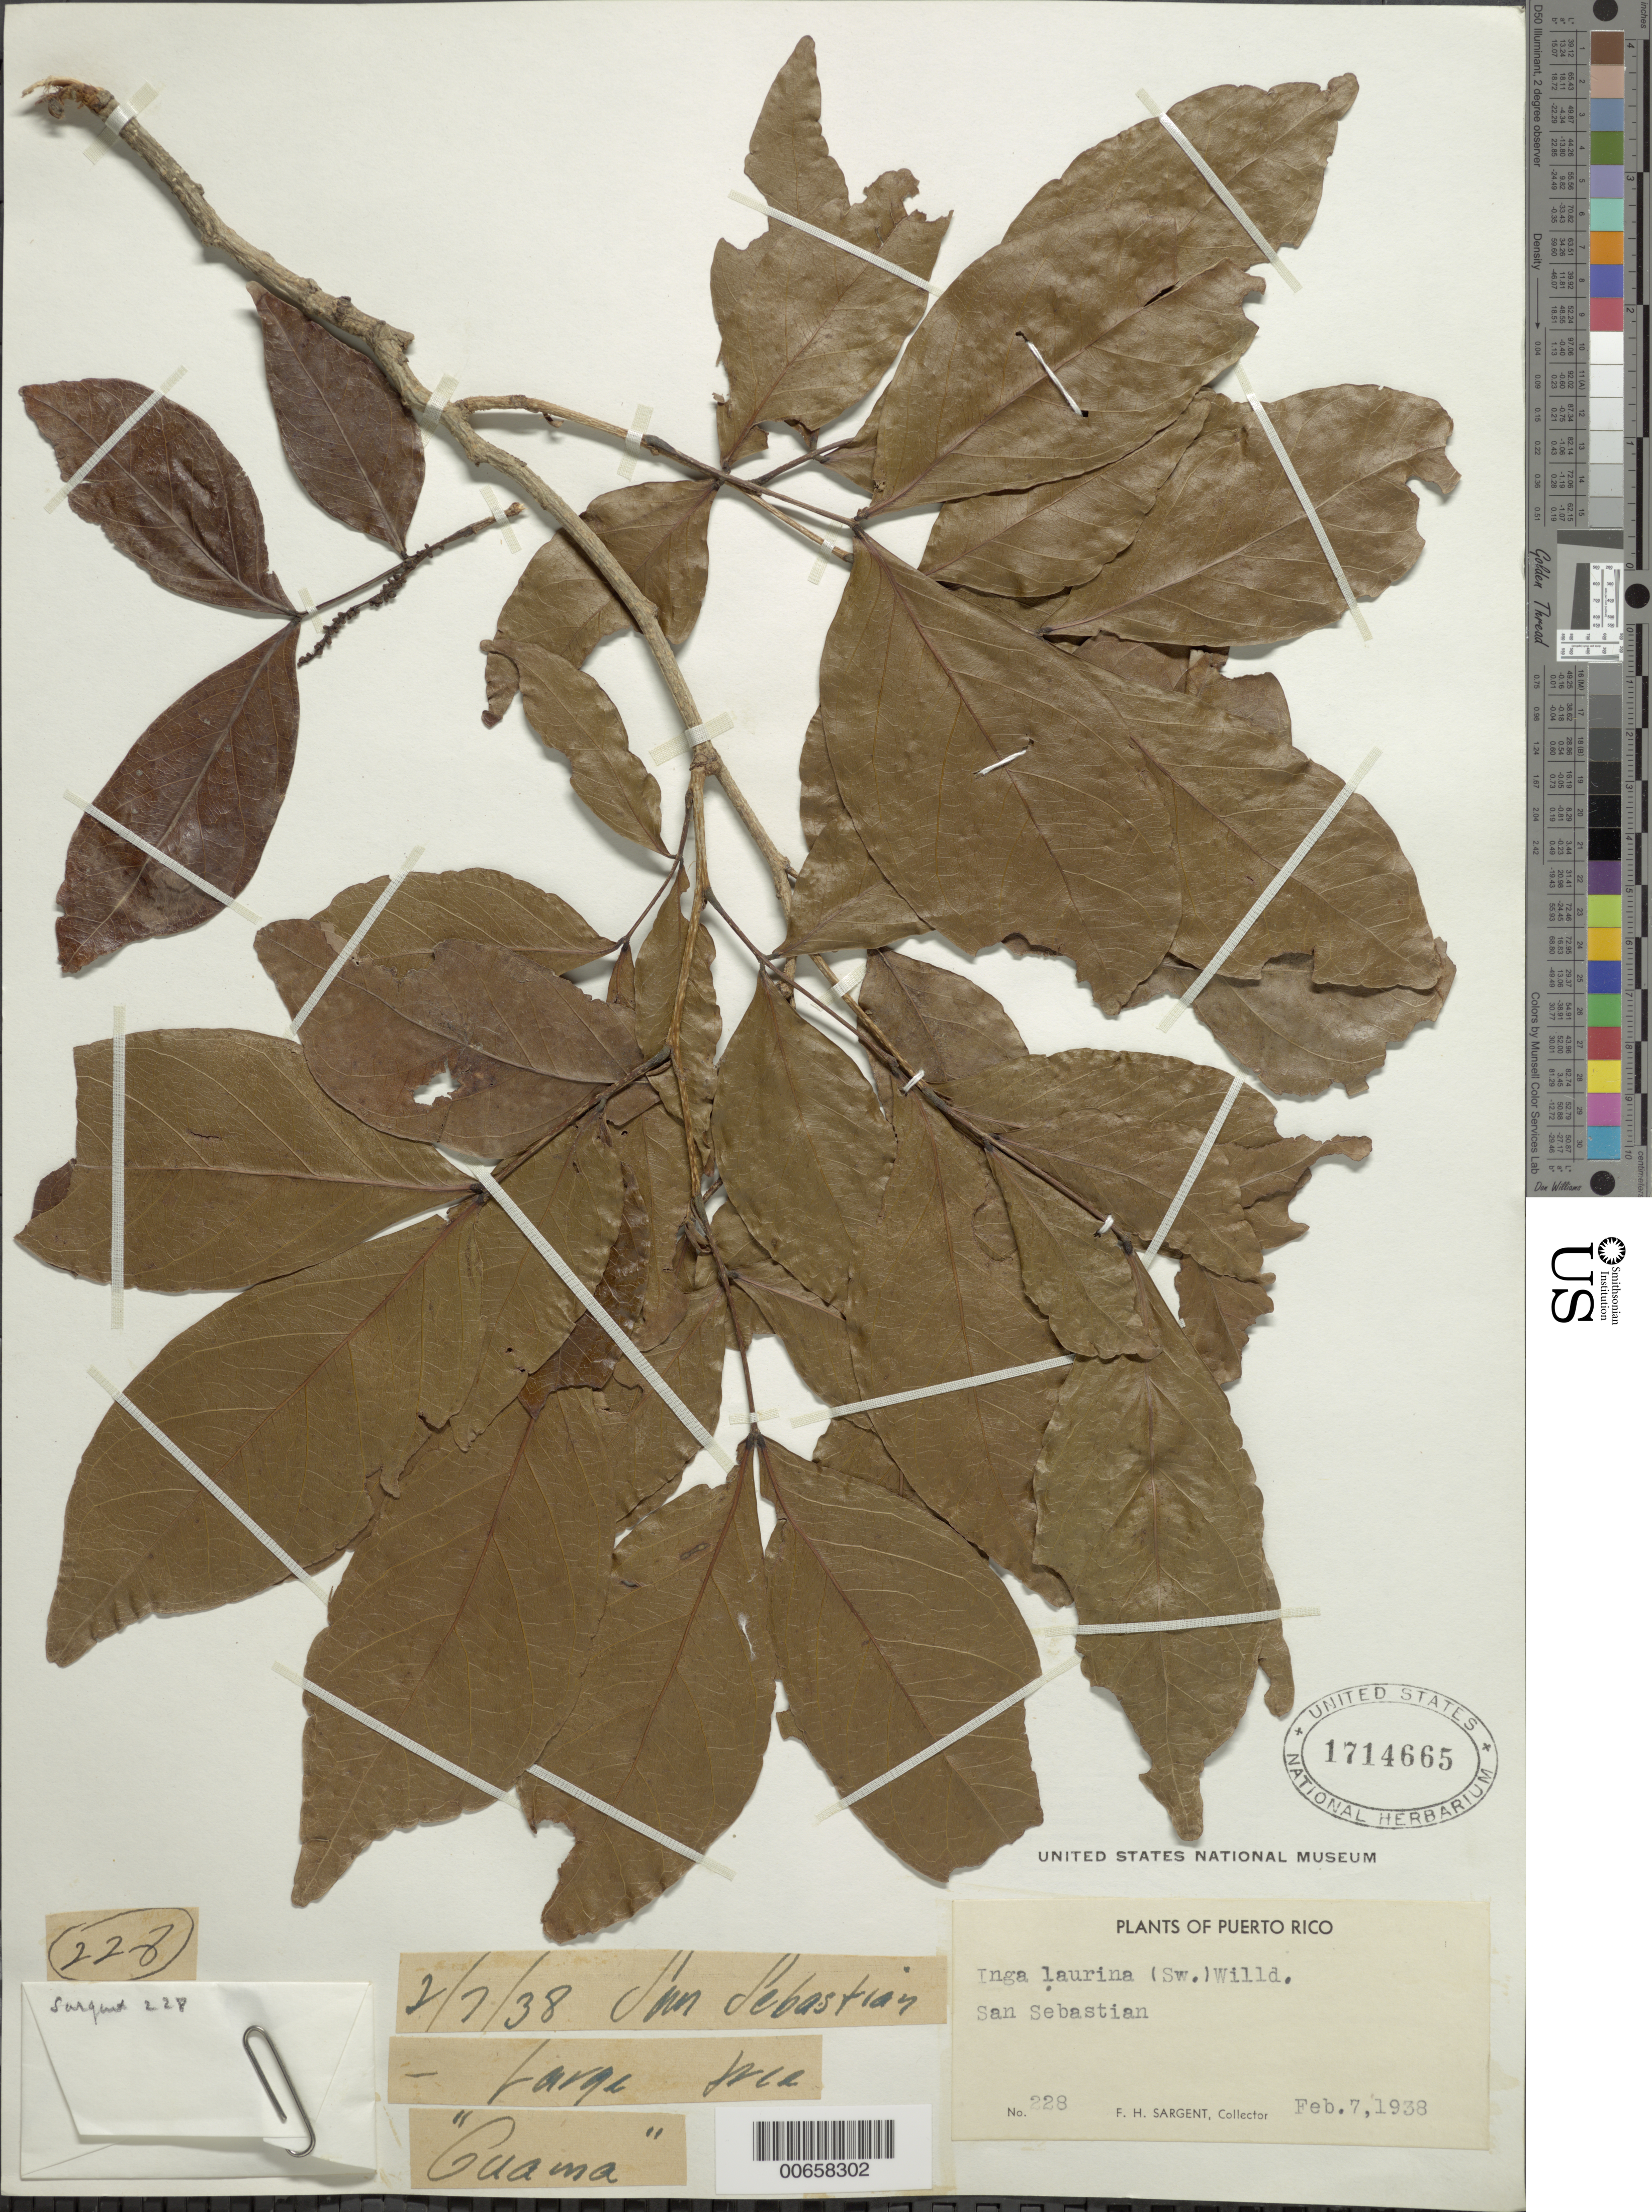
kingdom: Plantae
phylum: Tracheophyta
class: Magnoliopsida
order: Fabales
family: Fabaceae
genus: Inga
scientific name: Inga laurina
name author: (Sw.) Willd.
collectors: F. H. Sargent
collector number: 228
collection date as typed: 07 Feb 1938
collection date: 1938-02-07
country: Puerto Rico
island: Greater Antilles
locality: San Sebastian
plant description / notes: Common name: "Guama"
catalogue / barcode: US 1714665